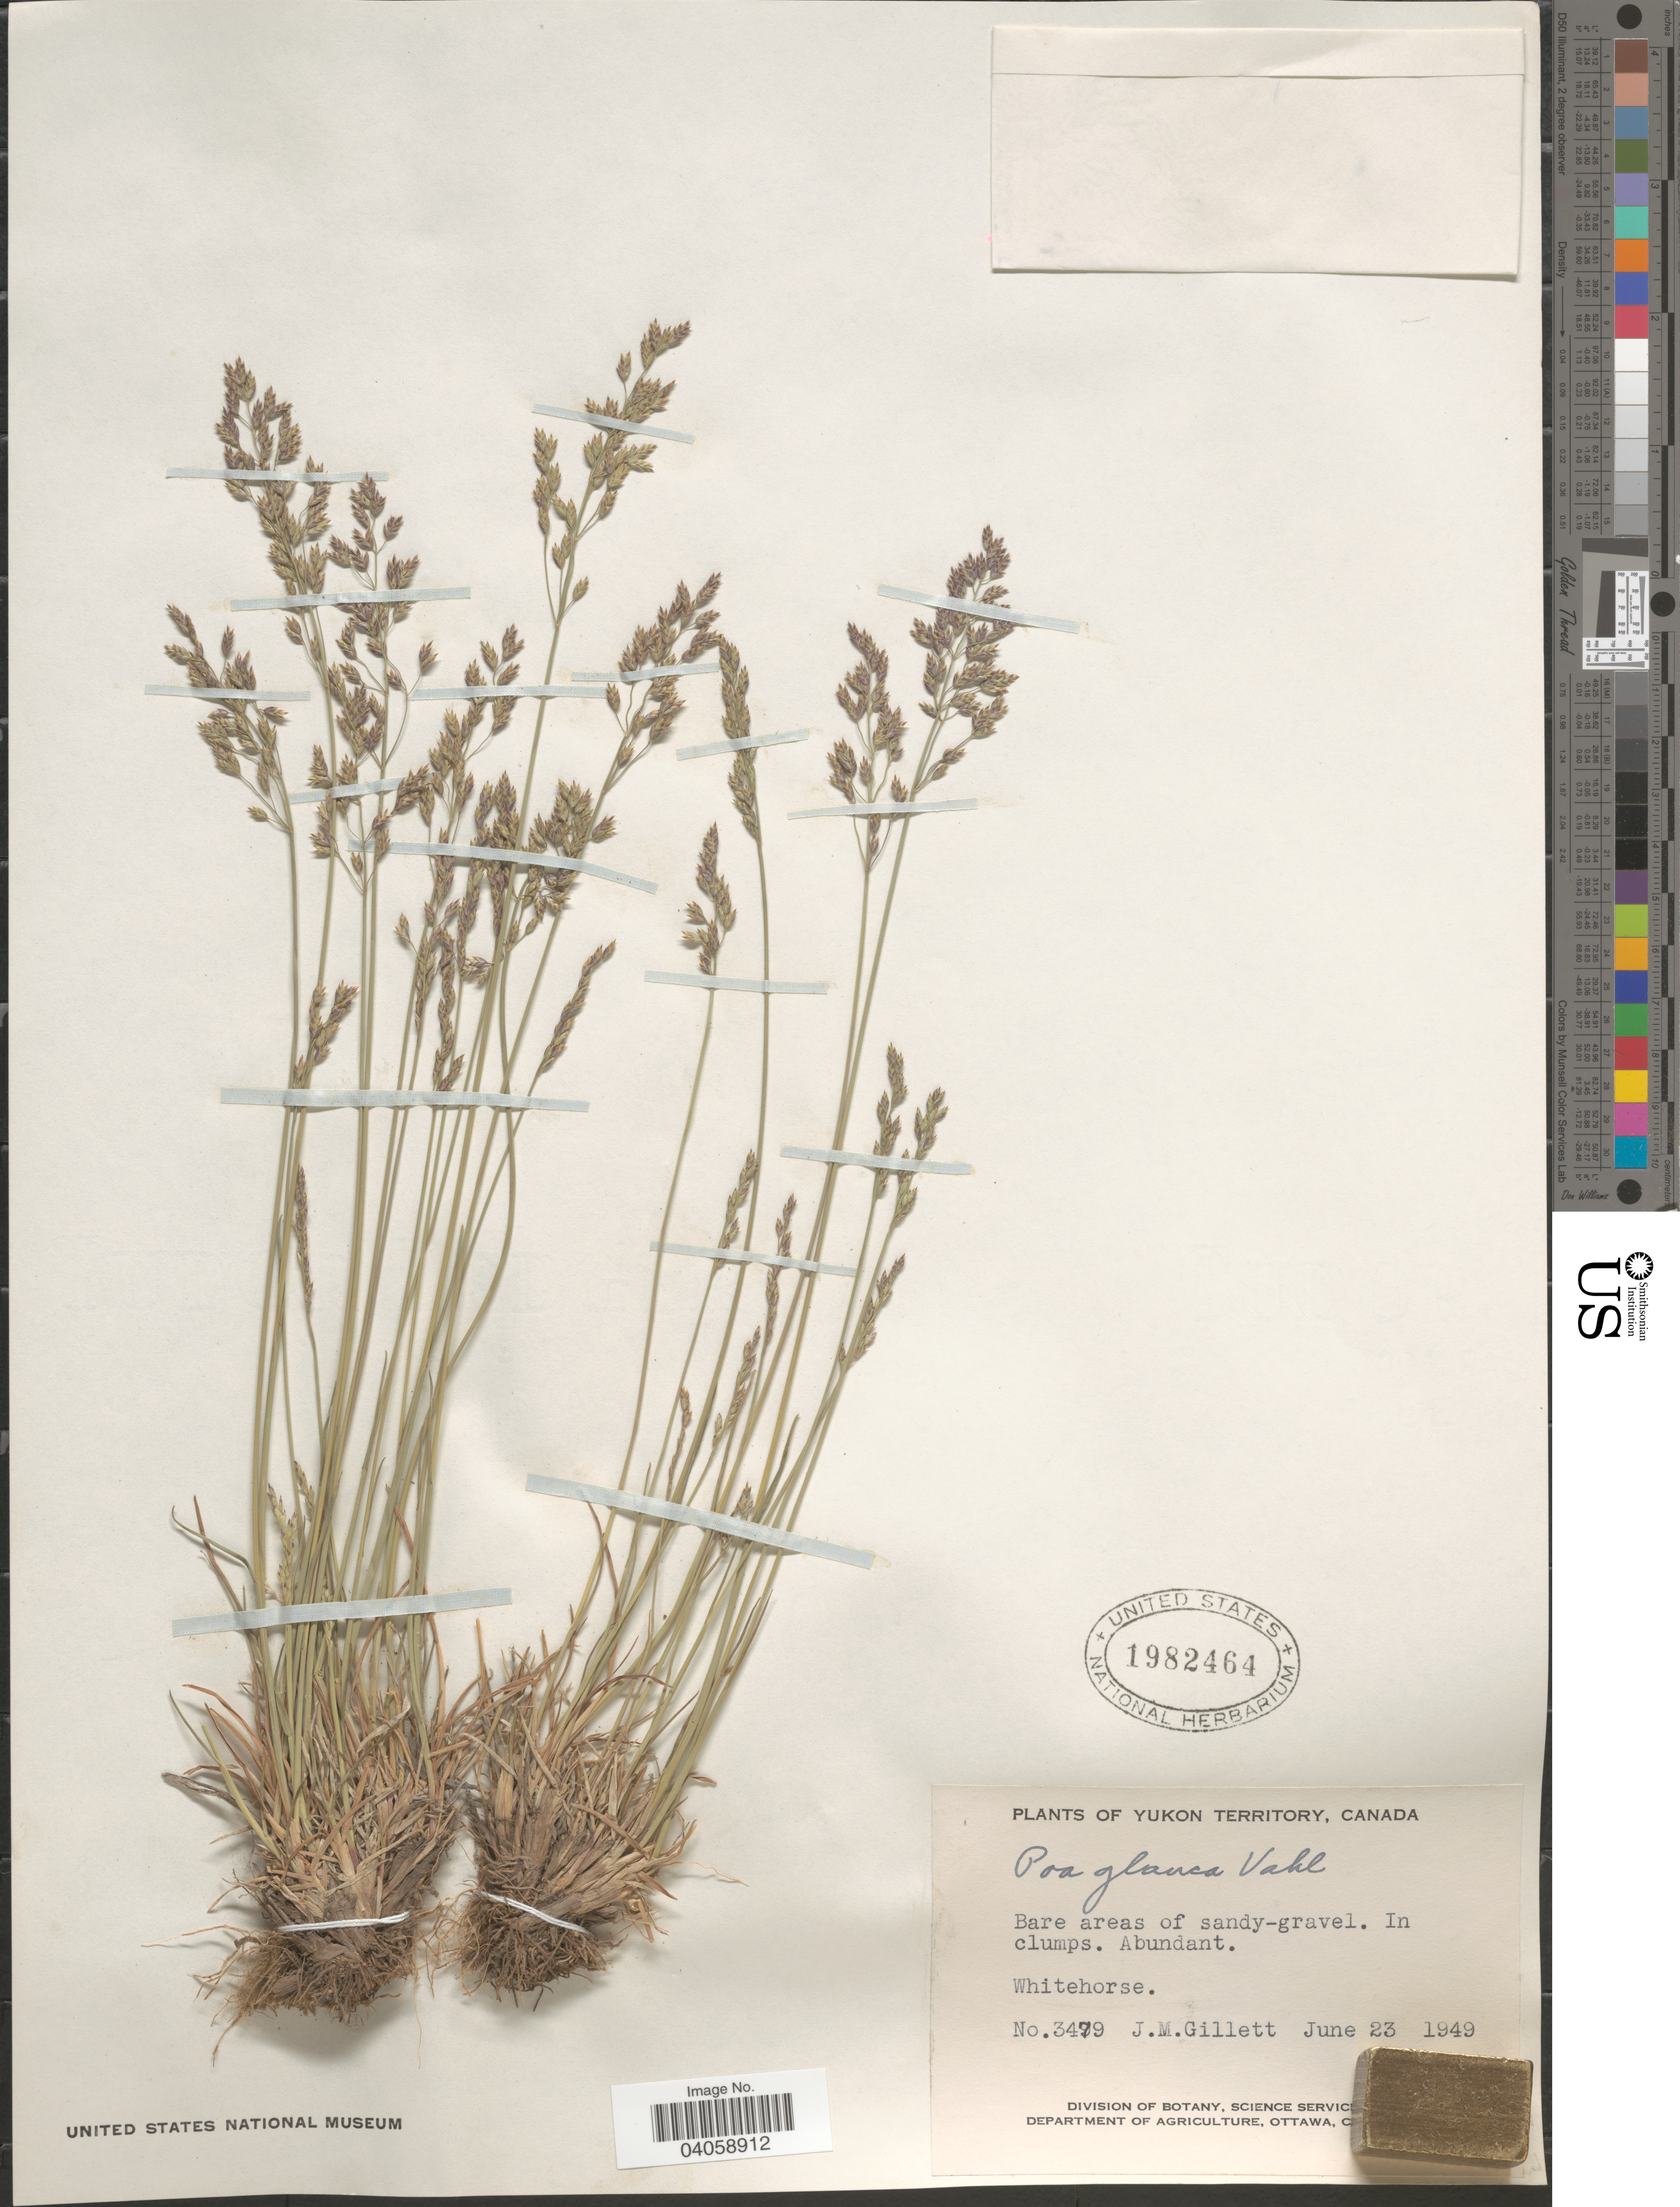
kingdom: Plantae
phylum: Tracheophyta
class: Liliopsida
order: Poales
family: Poaceae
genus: Poa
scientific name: Poa glauca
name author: Vahl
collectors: J. M. Gillett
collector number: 3479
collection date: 1949-06-23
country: Canada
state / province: Yukon Territory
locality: Whitehorse.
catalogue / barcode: US 1982464